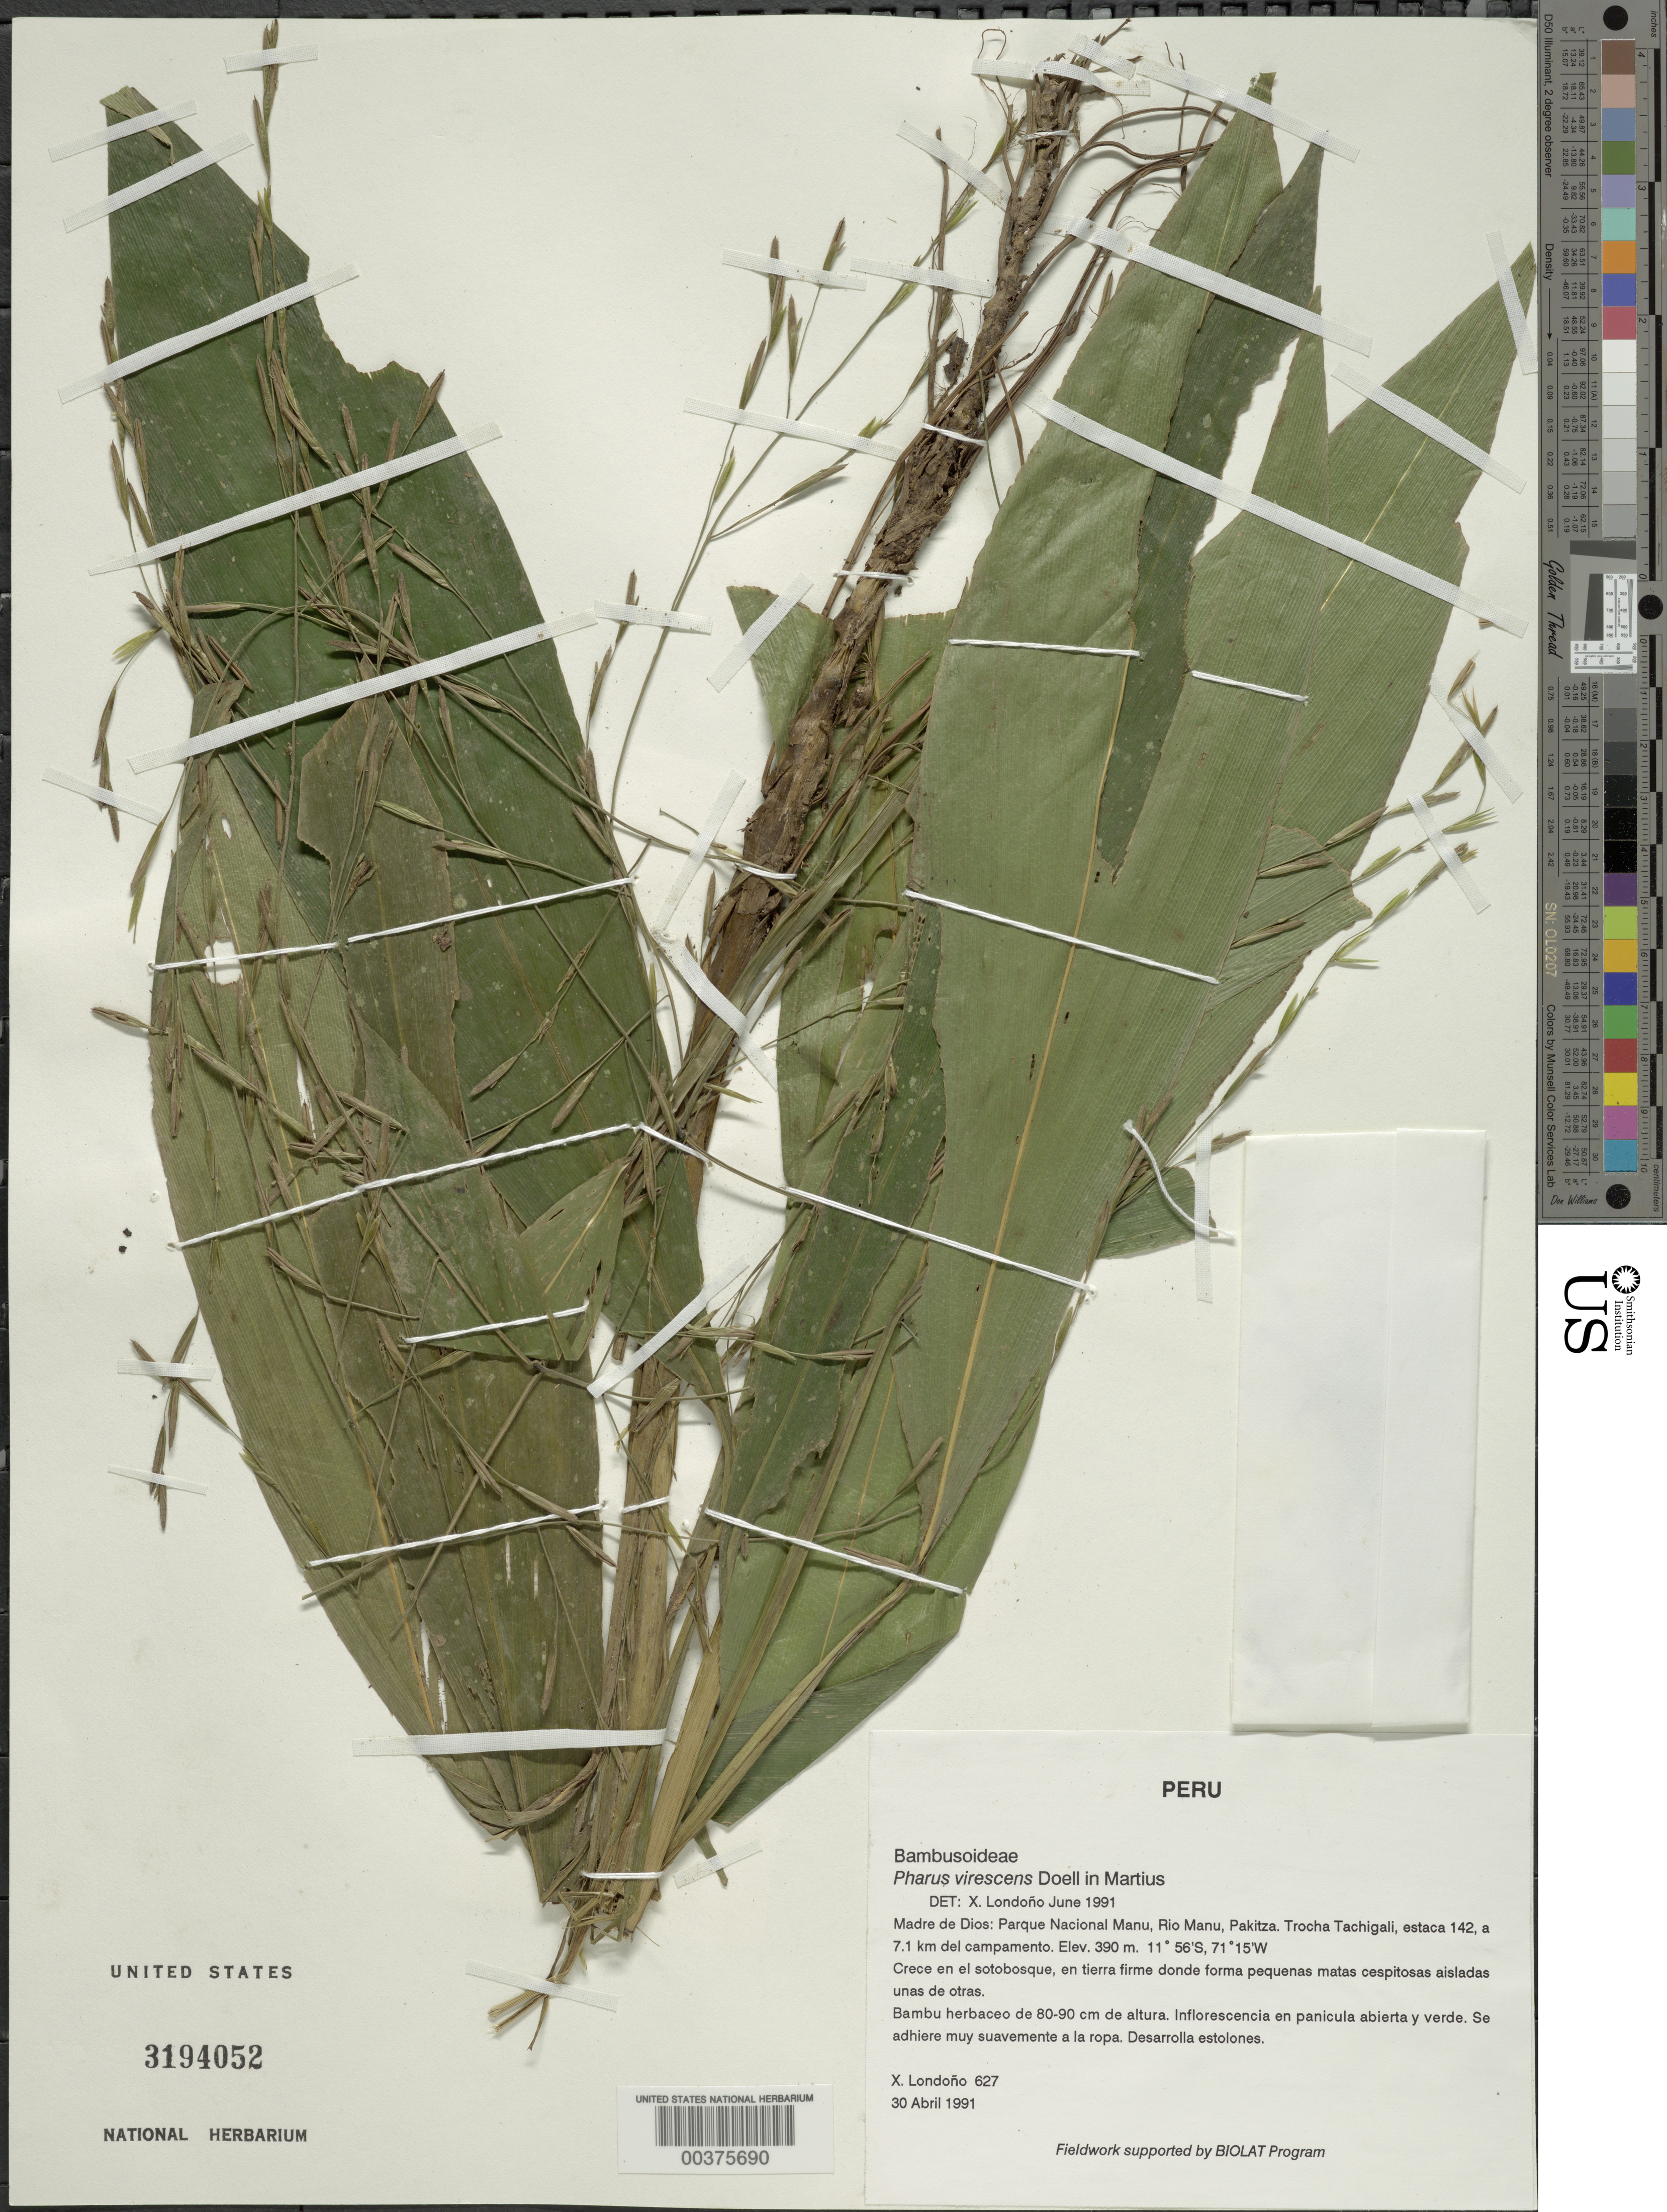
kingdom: Plantae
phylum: Tracheophyta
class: Liliopsida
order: Poales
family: Poaceae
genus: Pharus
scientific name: Pharus virescens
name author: Döll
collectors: X. Londoño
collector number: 627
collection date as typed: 30 Apr 1991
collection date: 1991-04-30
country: Peru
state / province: Madre de Dios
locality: Parque nacional manu, rio manu, pakitza; trocha tachigali, estaca 142, a 7.1 km del campamento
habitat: En el sotobosque, en tierra firme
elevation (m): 390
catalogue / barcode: US 3194052